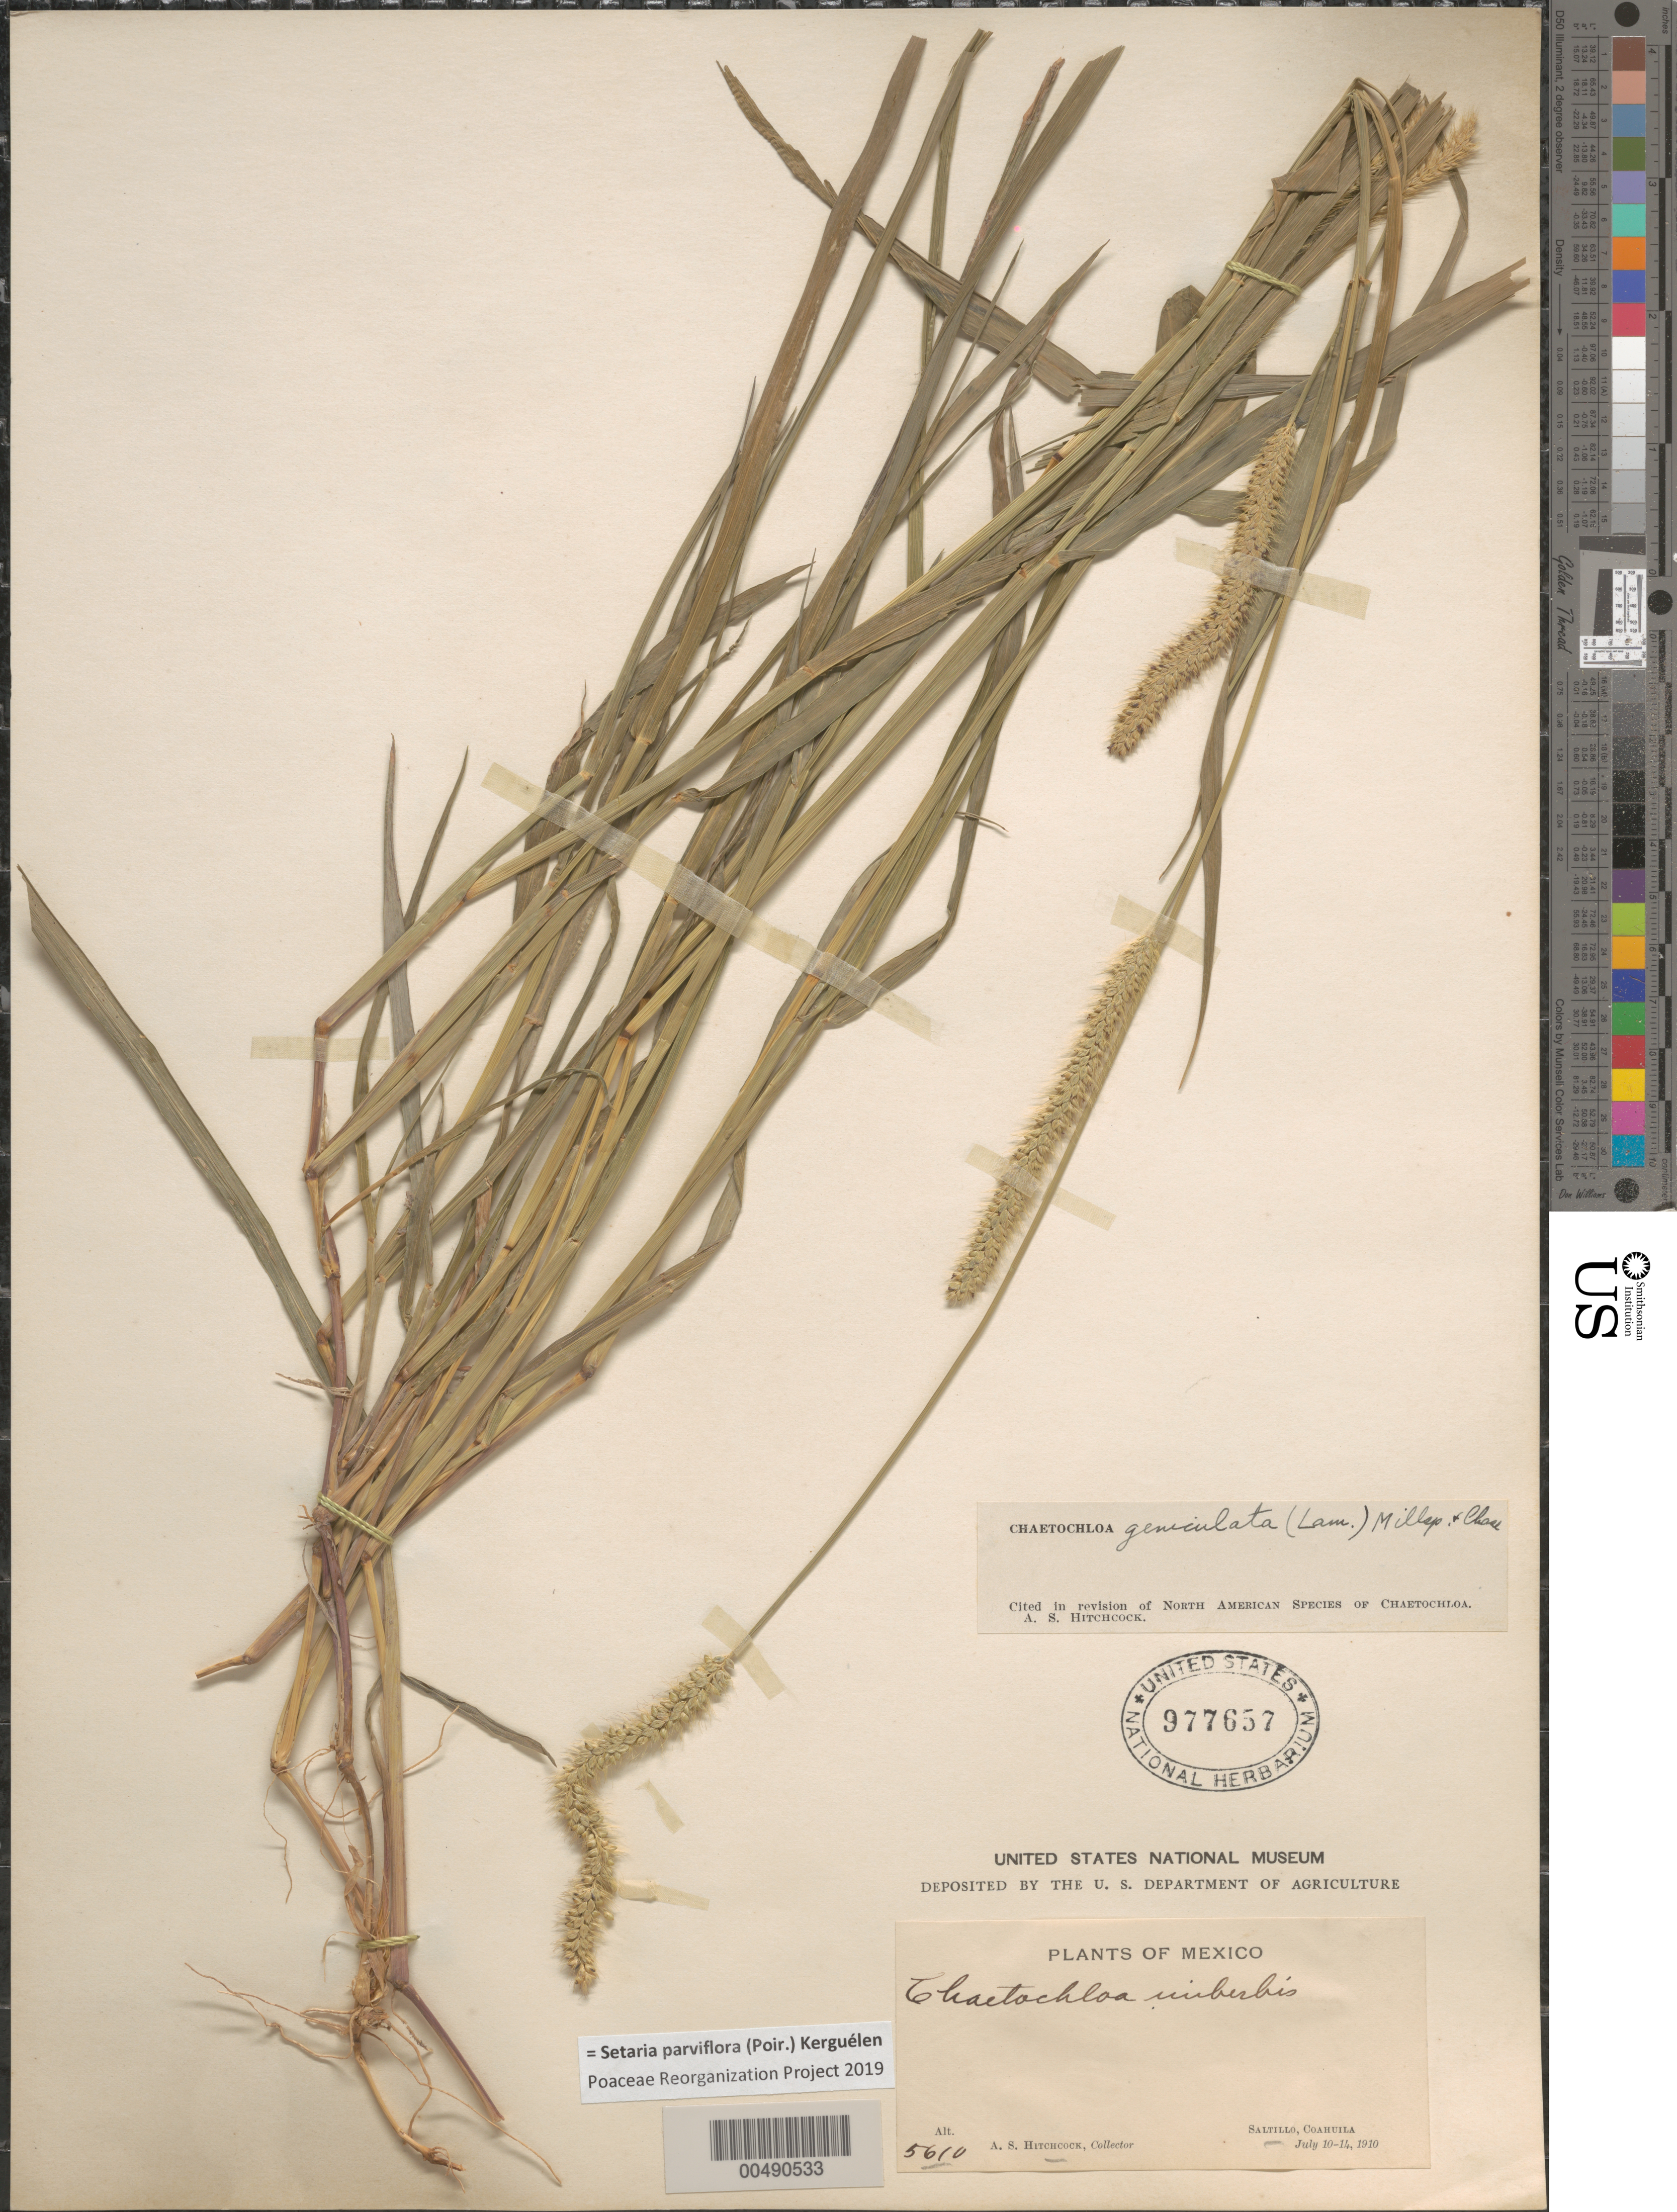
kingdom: Plantae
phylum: Tracheophyta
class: Liliopsida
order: Poales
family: Poaceae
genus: Setaria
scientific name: Setaria parviflora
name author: (Poir.) Kerguélen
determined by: Poaceae Reorganization Project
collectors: A. S. Hitchcock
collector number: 5610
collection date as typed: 10 Jul 1910 to 14 Jul 1910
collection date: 1910-07-10/1910-07-14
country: Mexico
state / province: Coahuila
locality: Saltillo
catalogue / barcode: US 977657